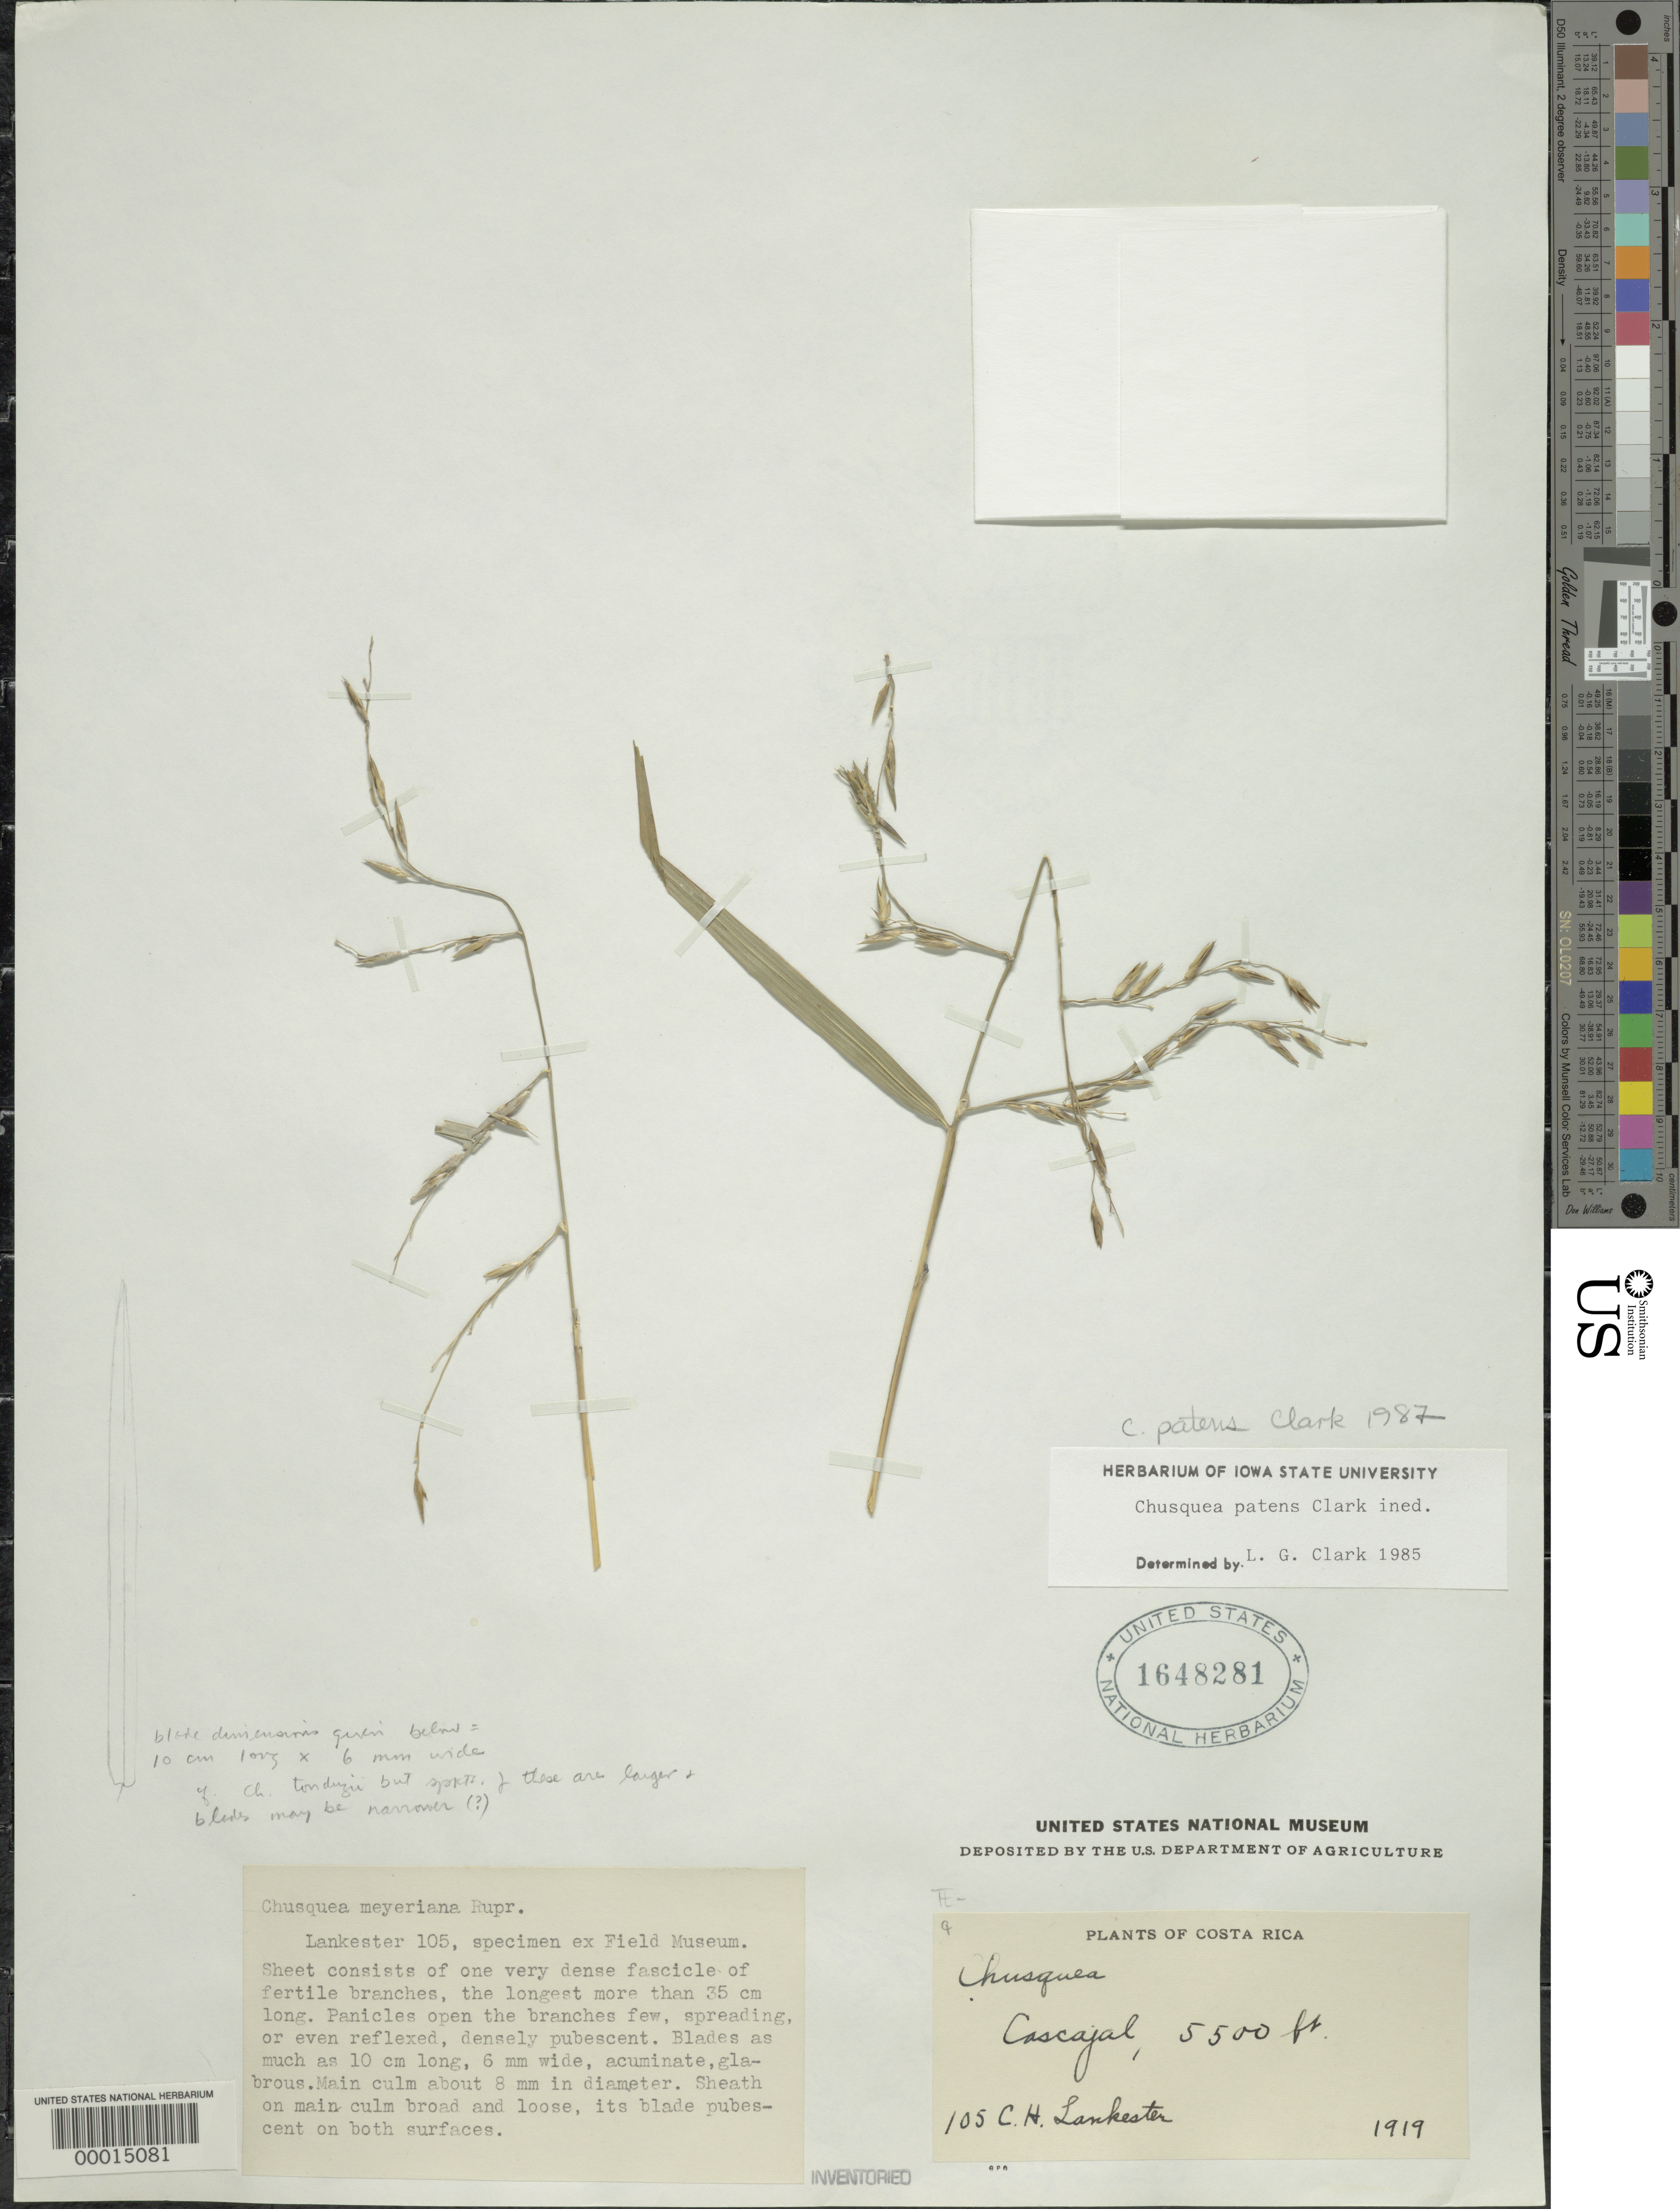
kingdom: Plantae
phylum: Tracheophyta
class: Liliopsida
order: Poales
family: Poaceae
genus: Chusquea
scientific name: Chusquea nutans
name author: L.G. Clark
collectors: C. H. Lankester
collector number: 105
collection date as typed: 1919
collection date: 1919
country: Costa Rica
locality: Cascajal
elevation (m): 1678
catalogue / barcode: US 1648281